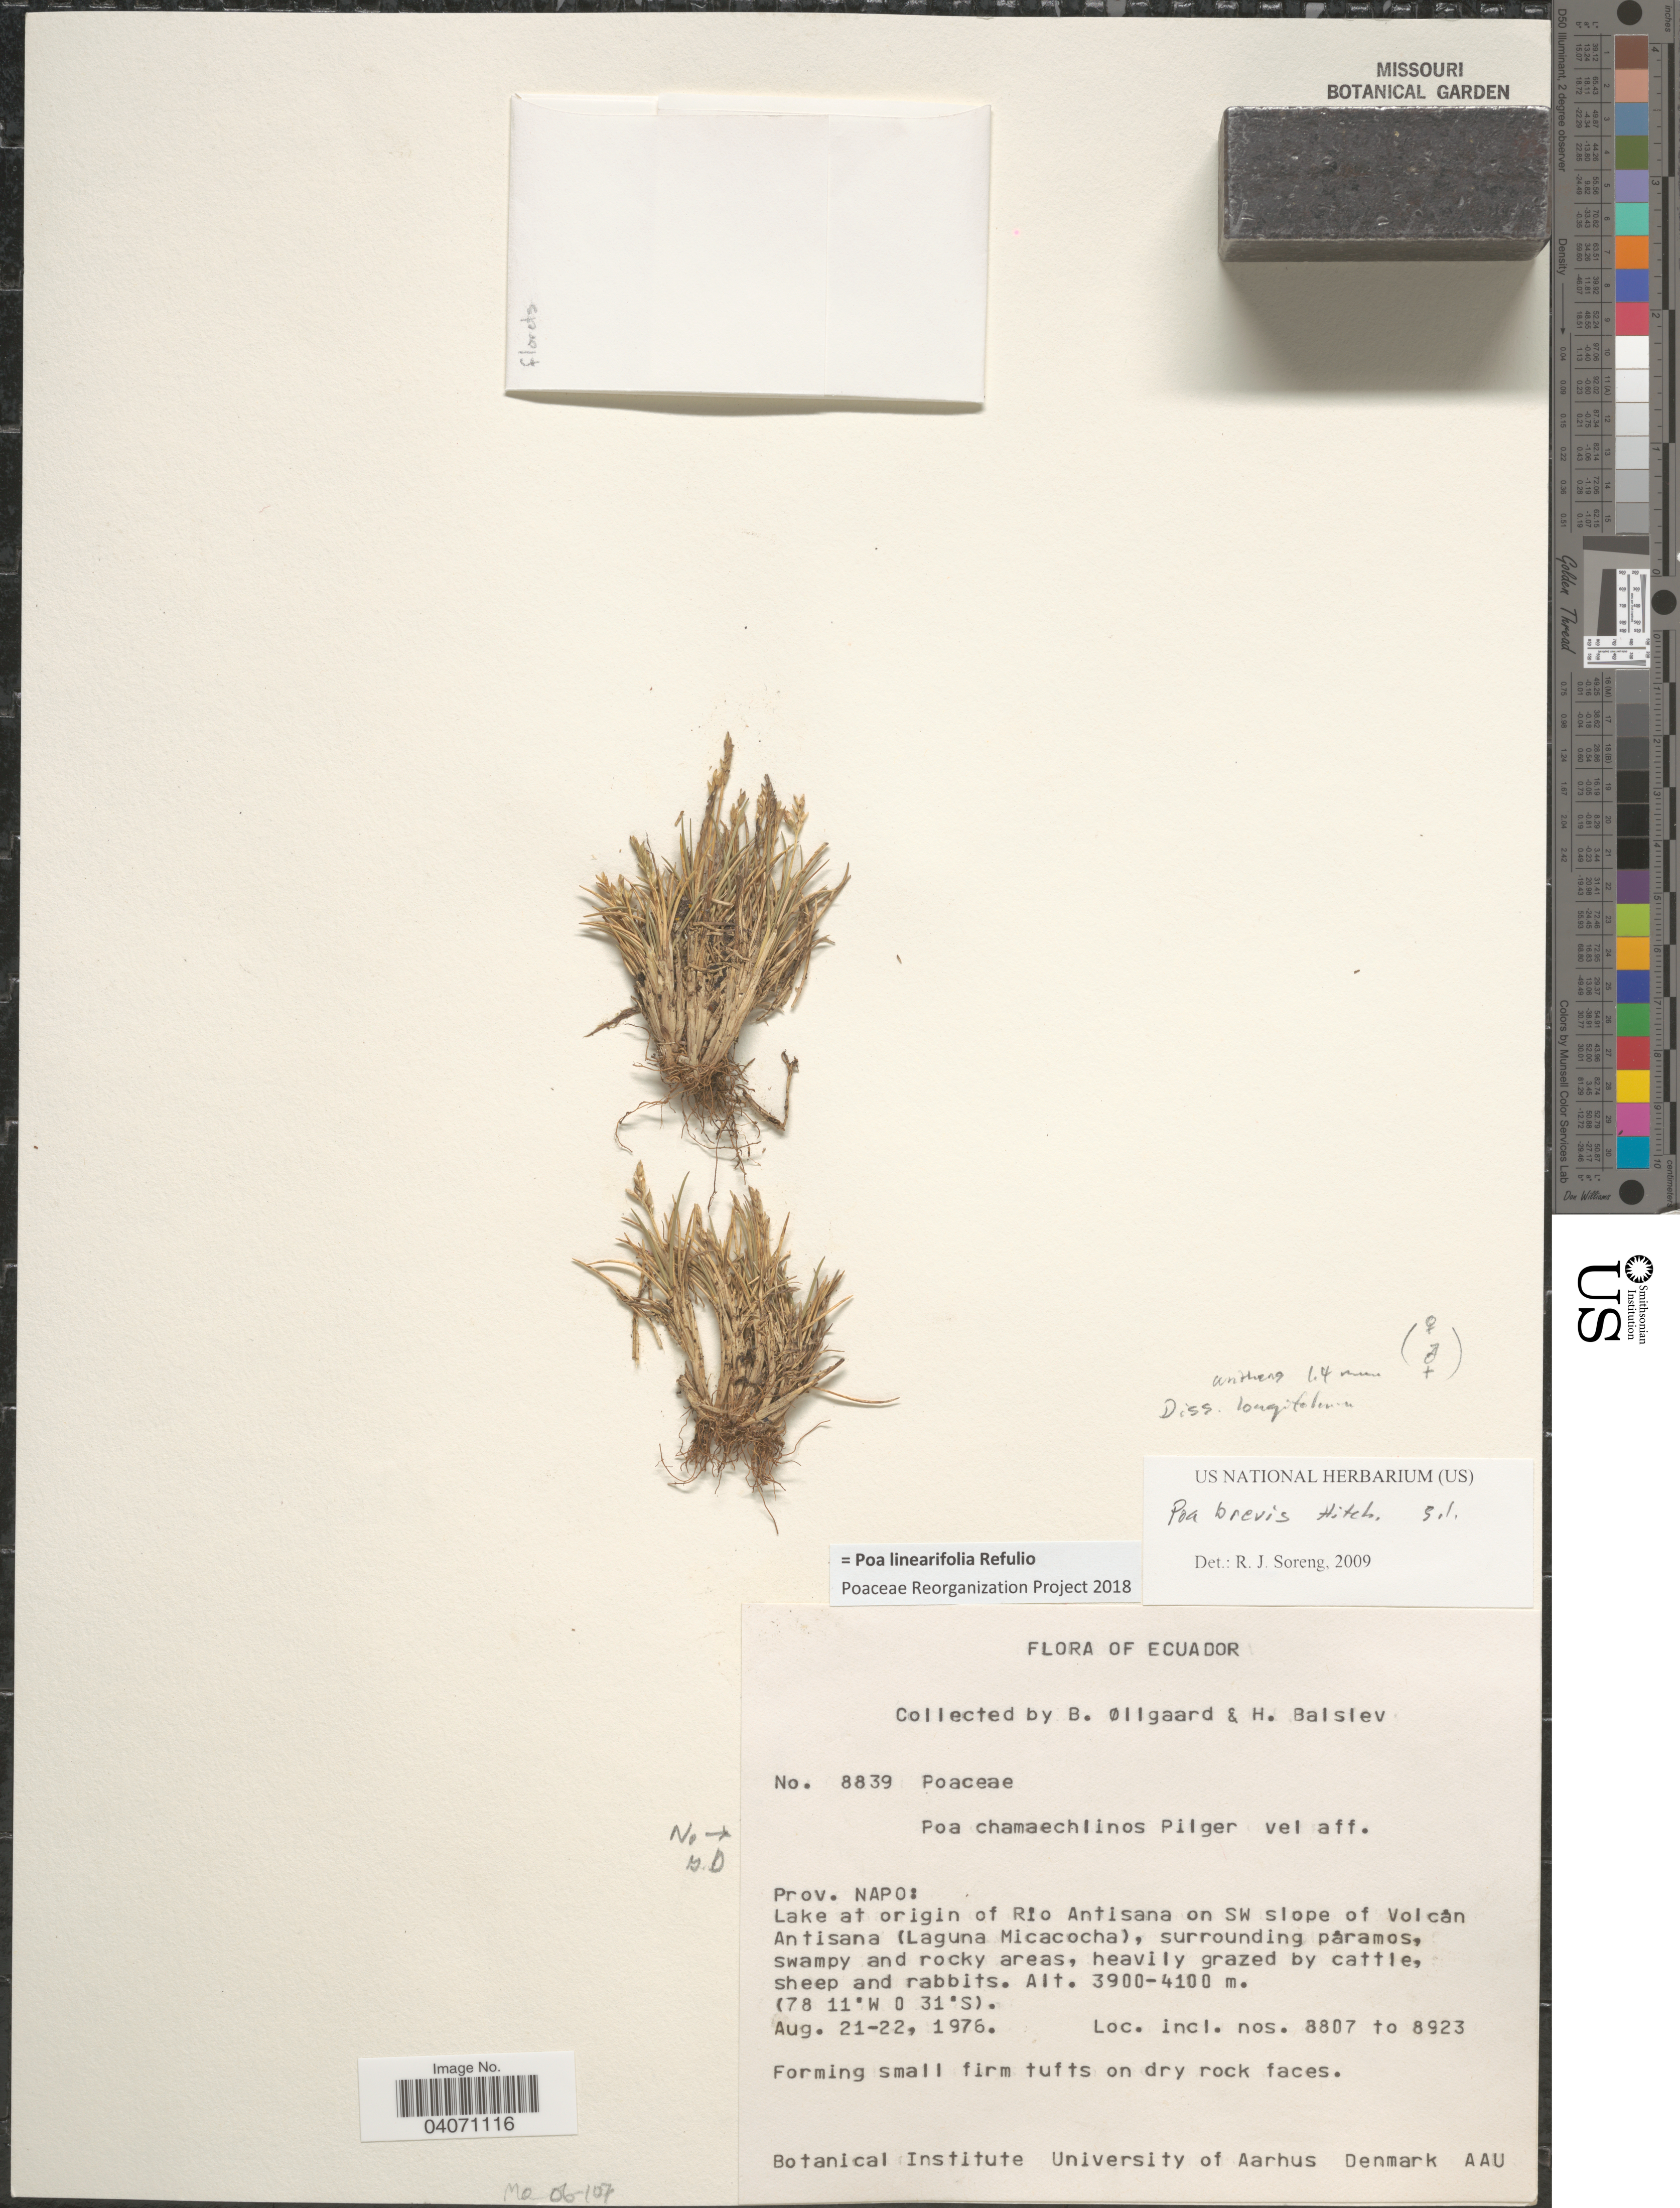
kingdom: Plantae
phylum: Tracheophyta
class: Liliopsida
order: Poales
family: Poaceae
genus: Poa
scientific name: Poa linearifolia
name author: Refulio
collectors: B. Øllgaard & H. Balslev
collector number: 8839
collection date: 1976-08-21/1976-08-22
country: Ecuador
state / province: Napo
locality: Lake at origin of Rio Antisana on SW slope of Volcán Antisana (Laguna Micacocha), surrounding páramos, swampy and rocky areas. Incl. nos. 8807 to 8923. [unsure placement]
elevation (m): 3900